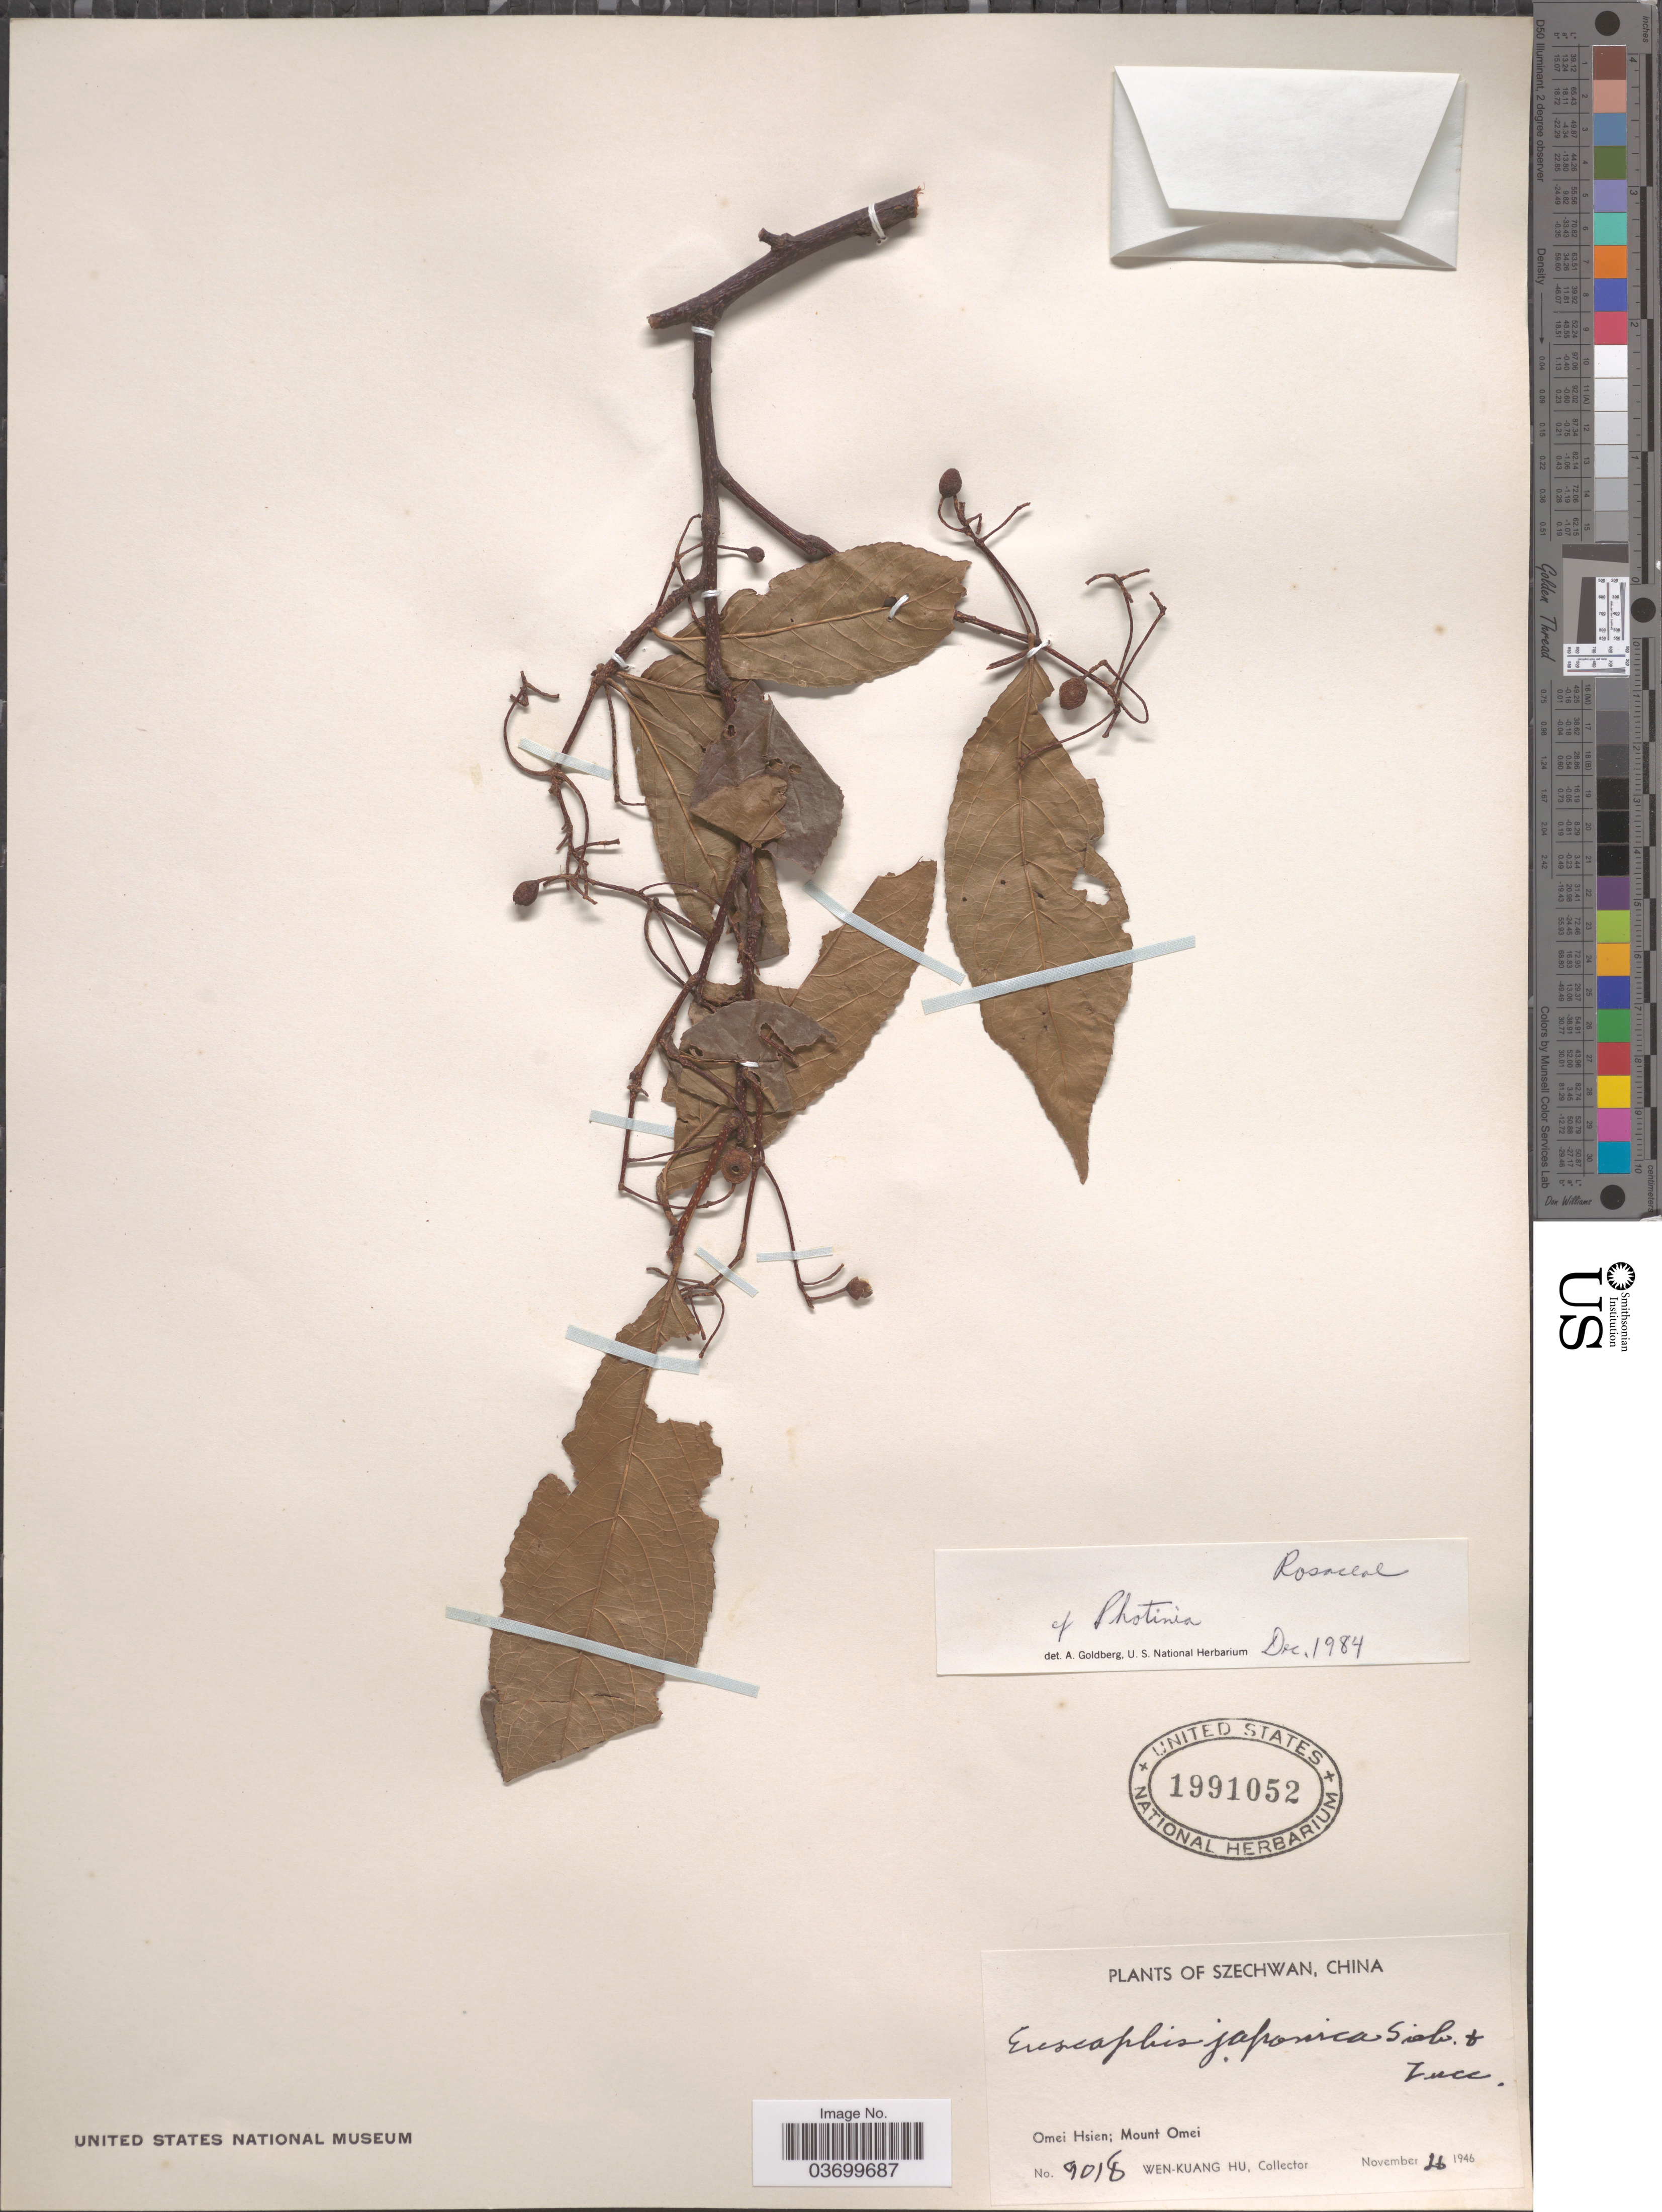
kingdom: Plantae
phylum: Tracheophyta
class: Magnoliopsida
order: Rosales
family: Rosaceae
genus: Photinia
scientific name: Photinia sp.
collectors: W. K. Hu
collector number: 9018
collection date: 1946-11-26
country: China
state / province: Sichuan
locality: Szechwan. Omei Hsien; Mount Omei.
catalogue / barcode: US 1991052